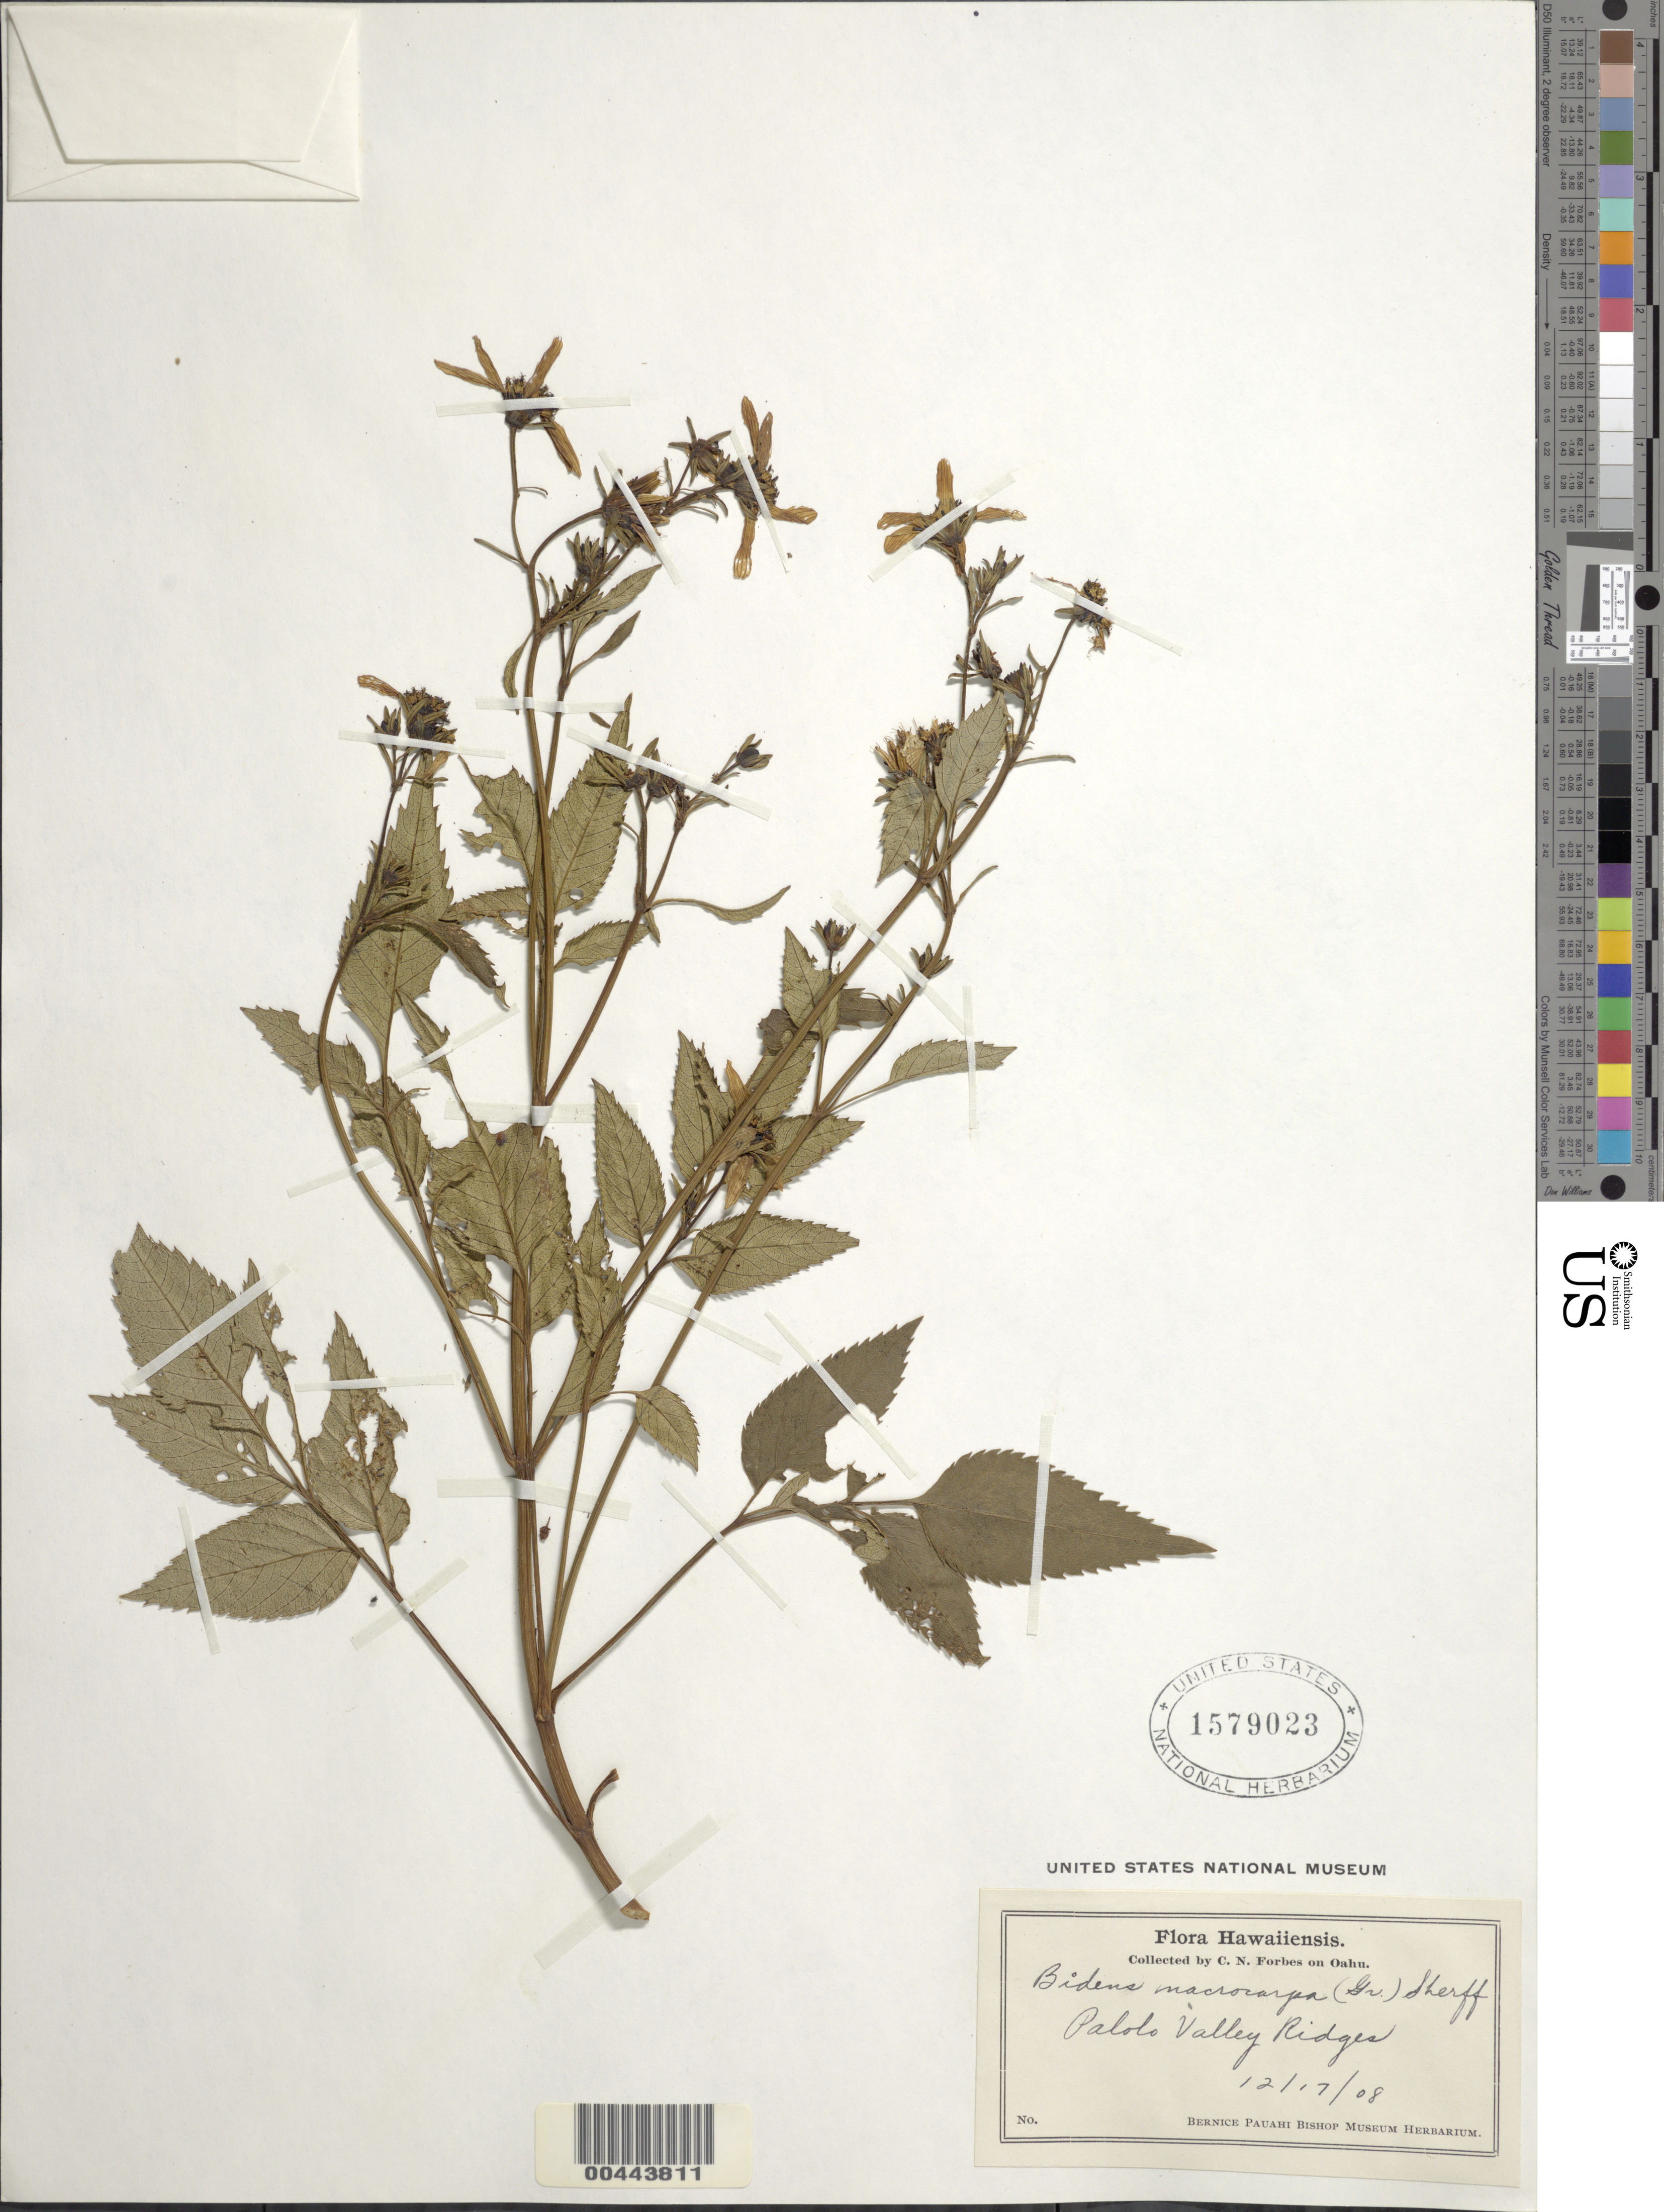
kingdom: Plantae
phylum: Tracheophyta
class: Magnoliopsida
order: Asterales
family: Asteraceae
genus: Bidens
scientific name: Bidens macrocarpa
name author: (A. Gray) Sherff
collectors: C. N. Forbes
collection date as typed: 17 Dec 1908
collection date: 1908-12-17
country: United States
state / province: Hawaii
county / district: Honolulu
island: Oahu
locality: Palolo Valley Ridges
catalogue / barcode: US 1579023